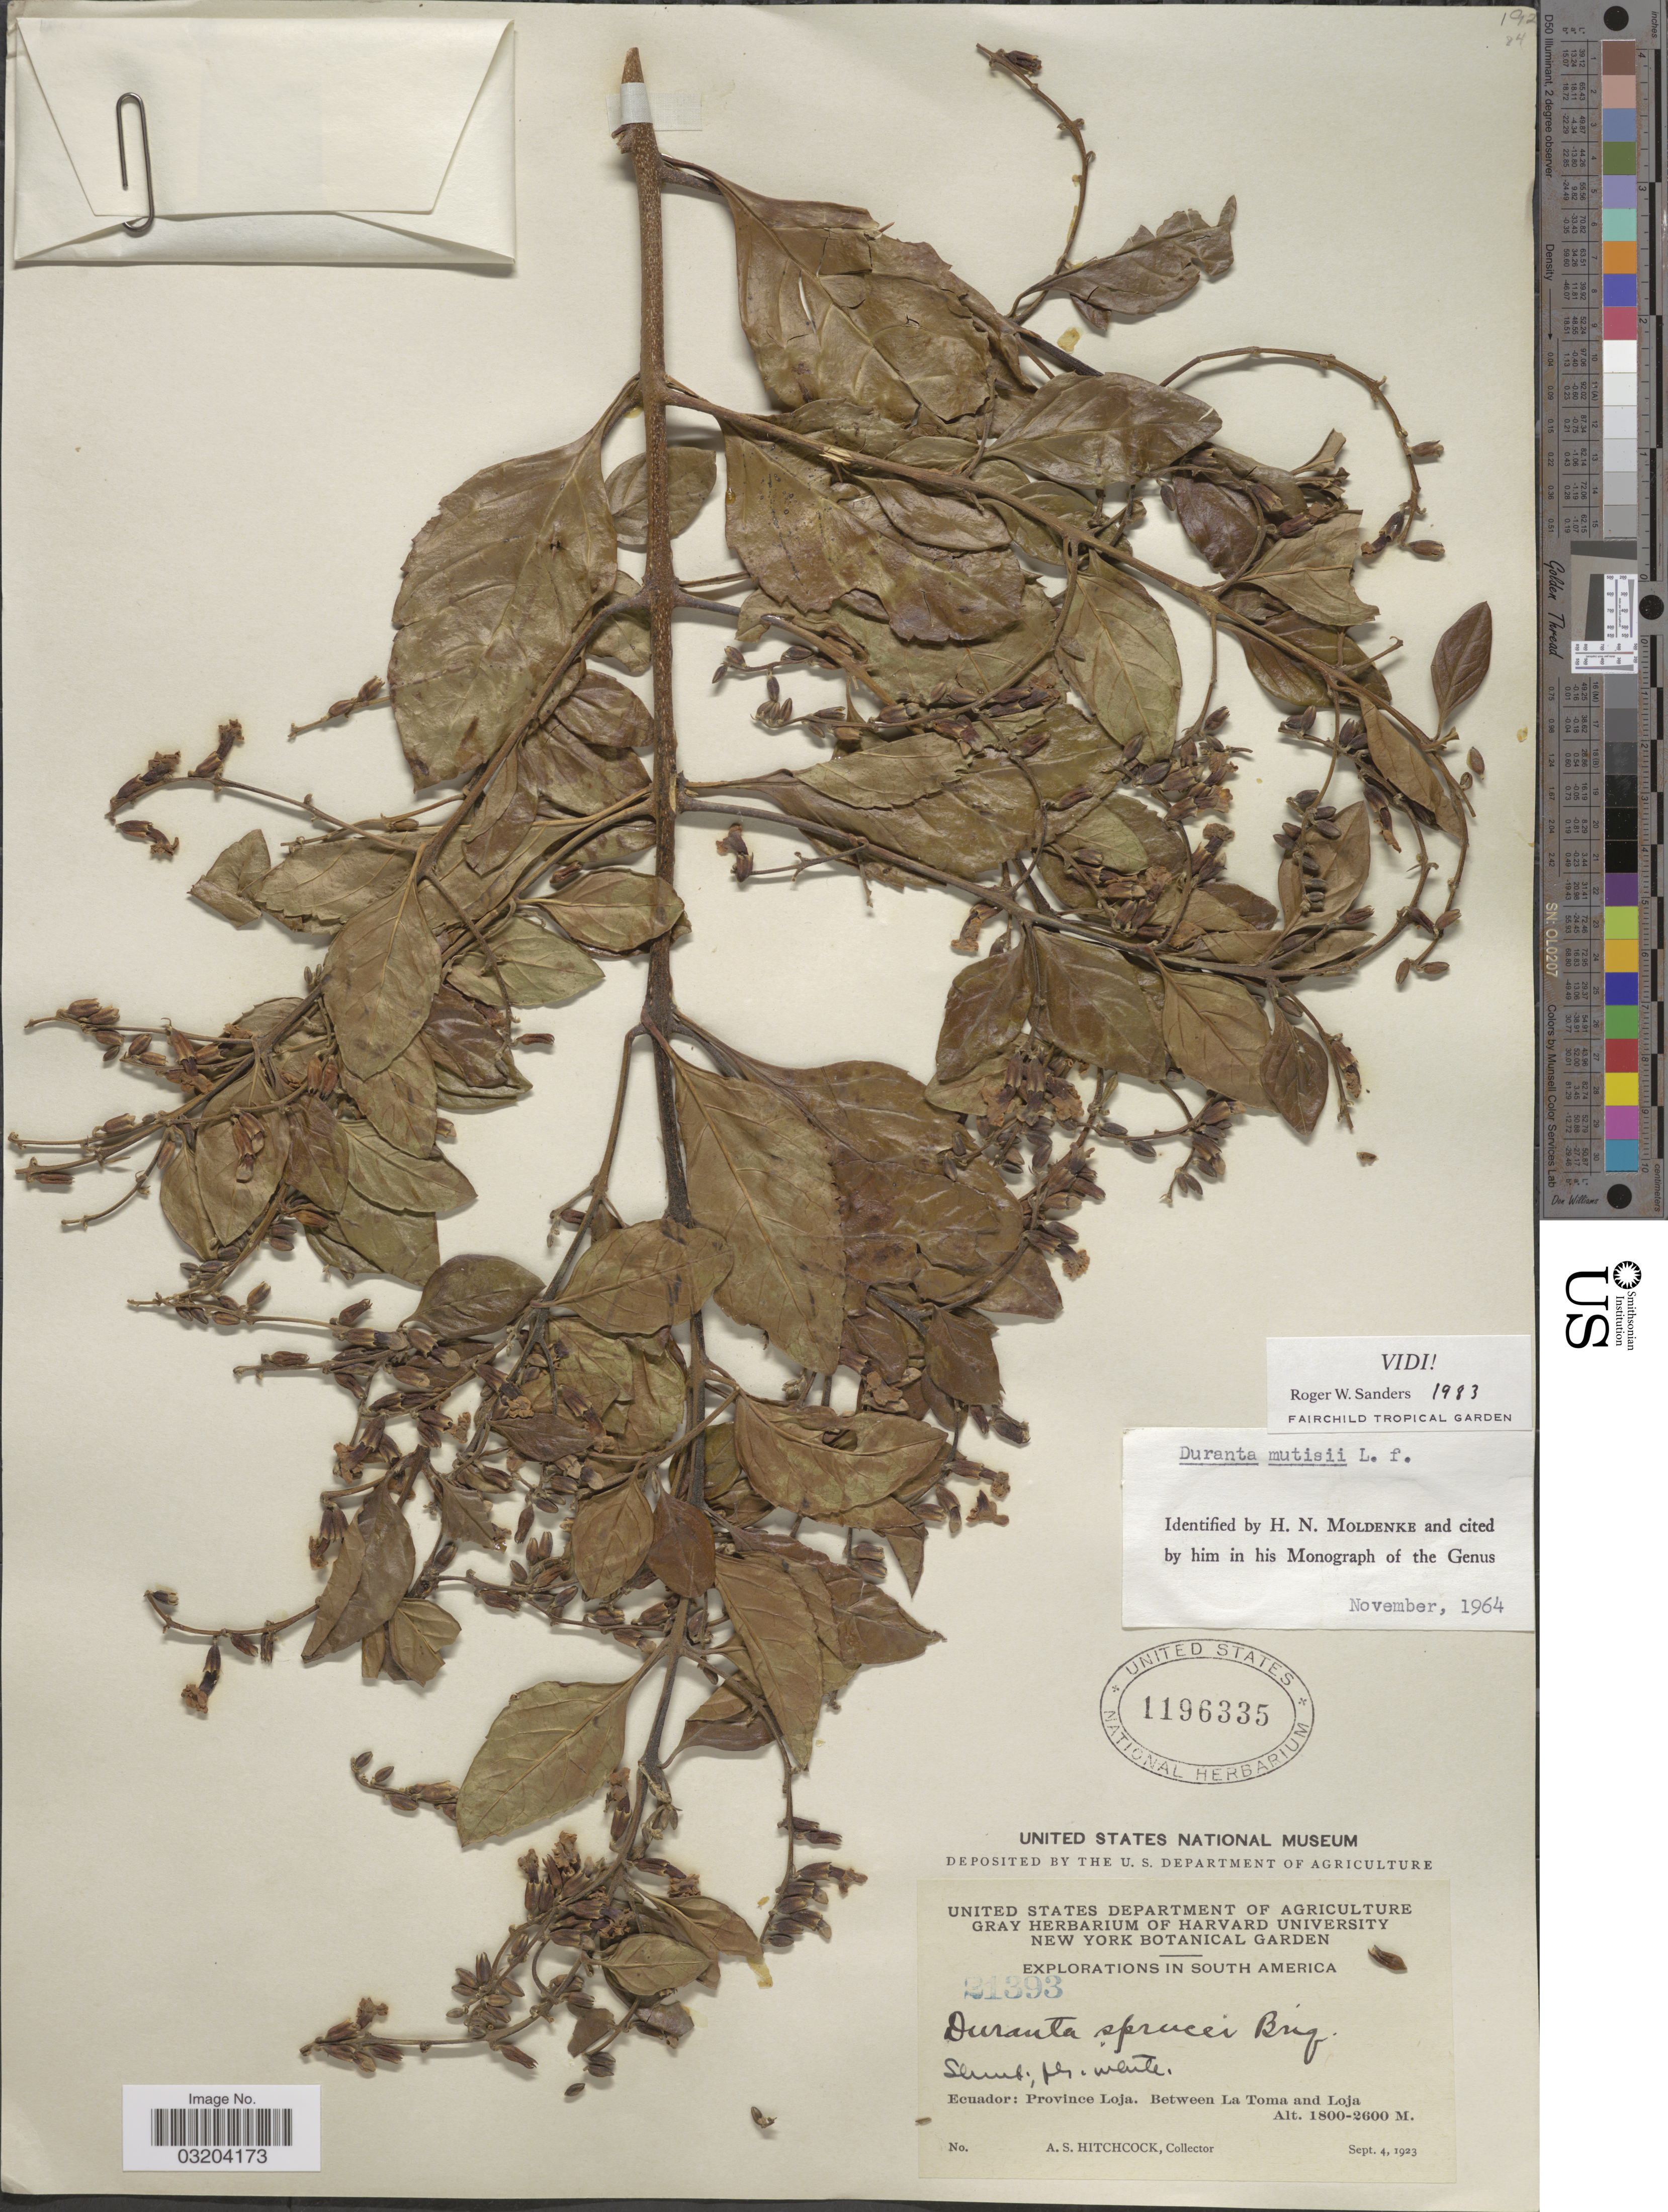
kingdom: Plantae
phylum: Tracheophyta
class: Magnoliopsida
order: Lamiales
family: Verbenaceae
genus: Duranta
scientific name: Duranta sp.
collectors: A. S. Hitchcock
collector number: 21393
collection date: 1923-09-04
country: Ecuador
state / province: Loja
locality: Between La Toma and Loja.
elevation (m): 1800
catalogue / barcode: US 1196335